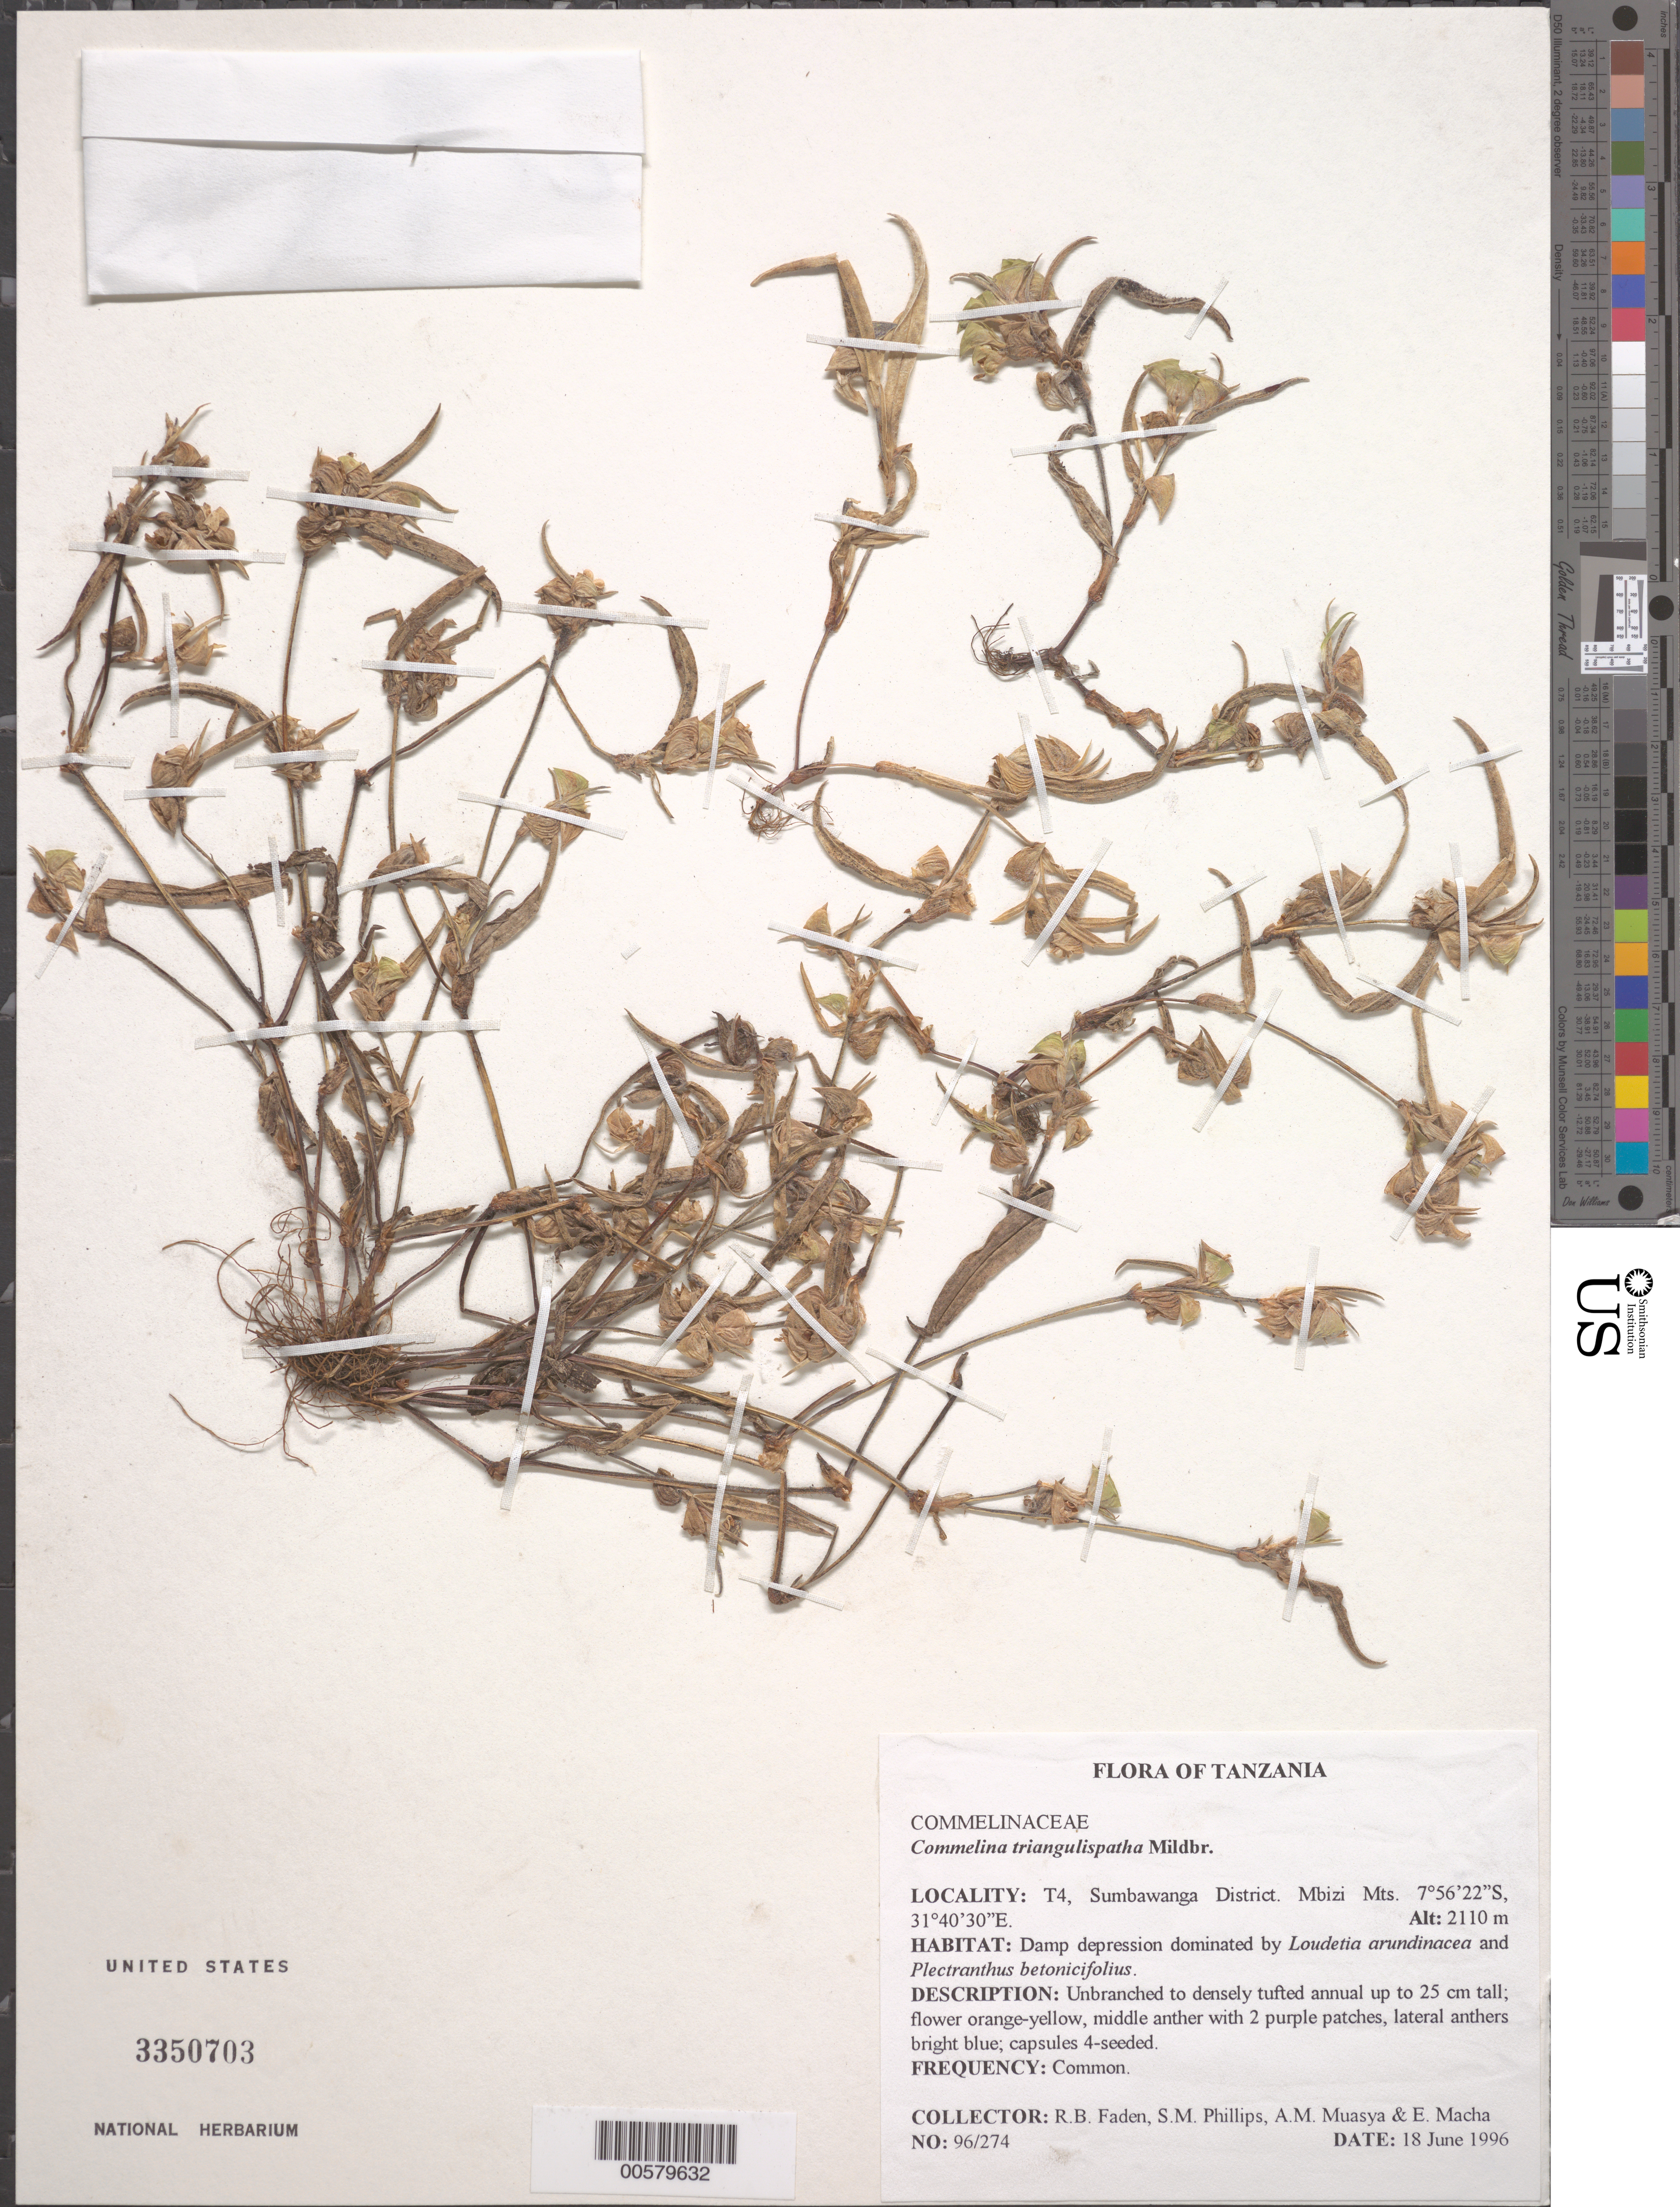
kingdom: Plantae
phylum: Tracheophyta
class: Liliopsida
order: Commelinales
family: Commelinaceae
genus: Commelina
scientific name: Commelina triangulispatha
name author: Mildbr.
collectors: R. B. Faden, S. M. Phillips, A. Muasya & E. Macha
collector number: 96/274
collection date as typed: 18 Jun 1996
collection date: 1996-06-18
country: Tanzania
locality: T4, sumbawanga dist., mbizi mts.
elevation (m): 2110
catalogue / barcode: US 3350703